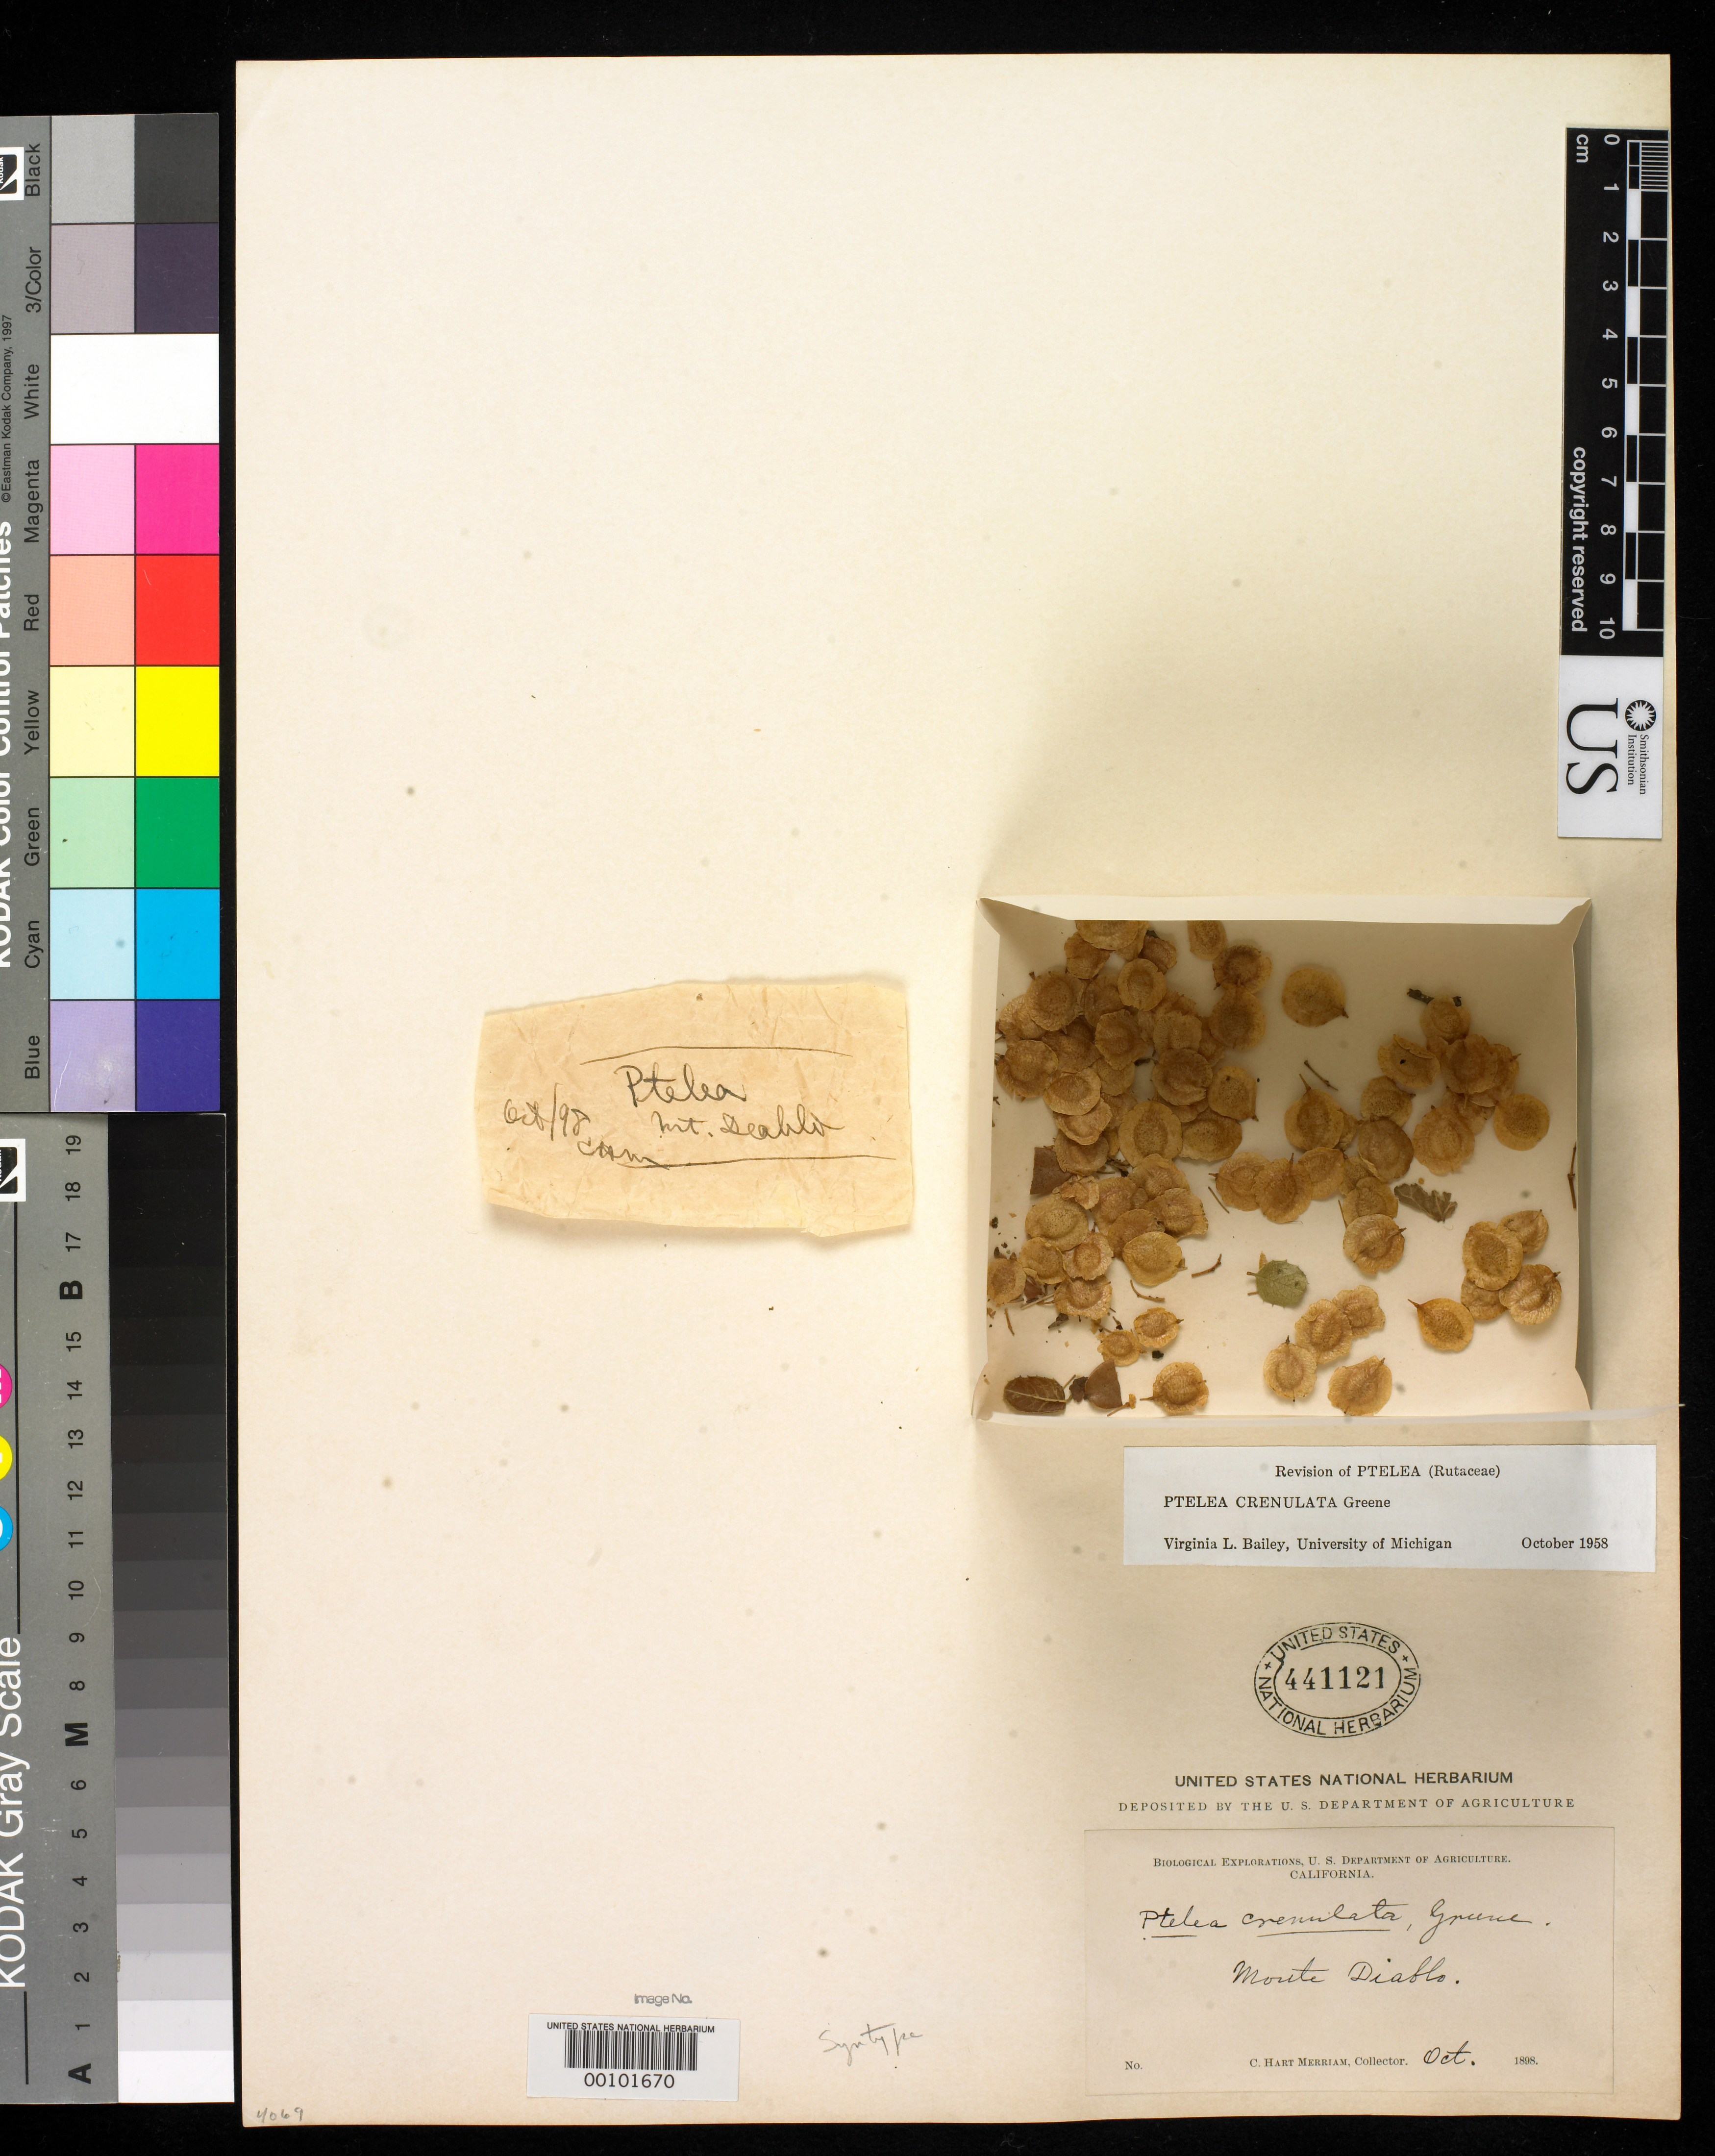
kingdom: Plantae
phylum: Tracheophyta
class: Magnoliopsida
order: Sapindales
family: Rutaceae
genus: Ptelea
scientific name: Ptelea crenulata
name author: Greene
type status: Syntype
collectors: C. Merriam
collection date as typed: Oct 1898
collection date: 1898-10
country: United States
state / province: California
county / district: Contra Costa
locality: Mt. Diablo, Mitchell's Canyon.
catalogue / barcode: US 441121